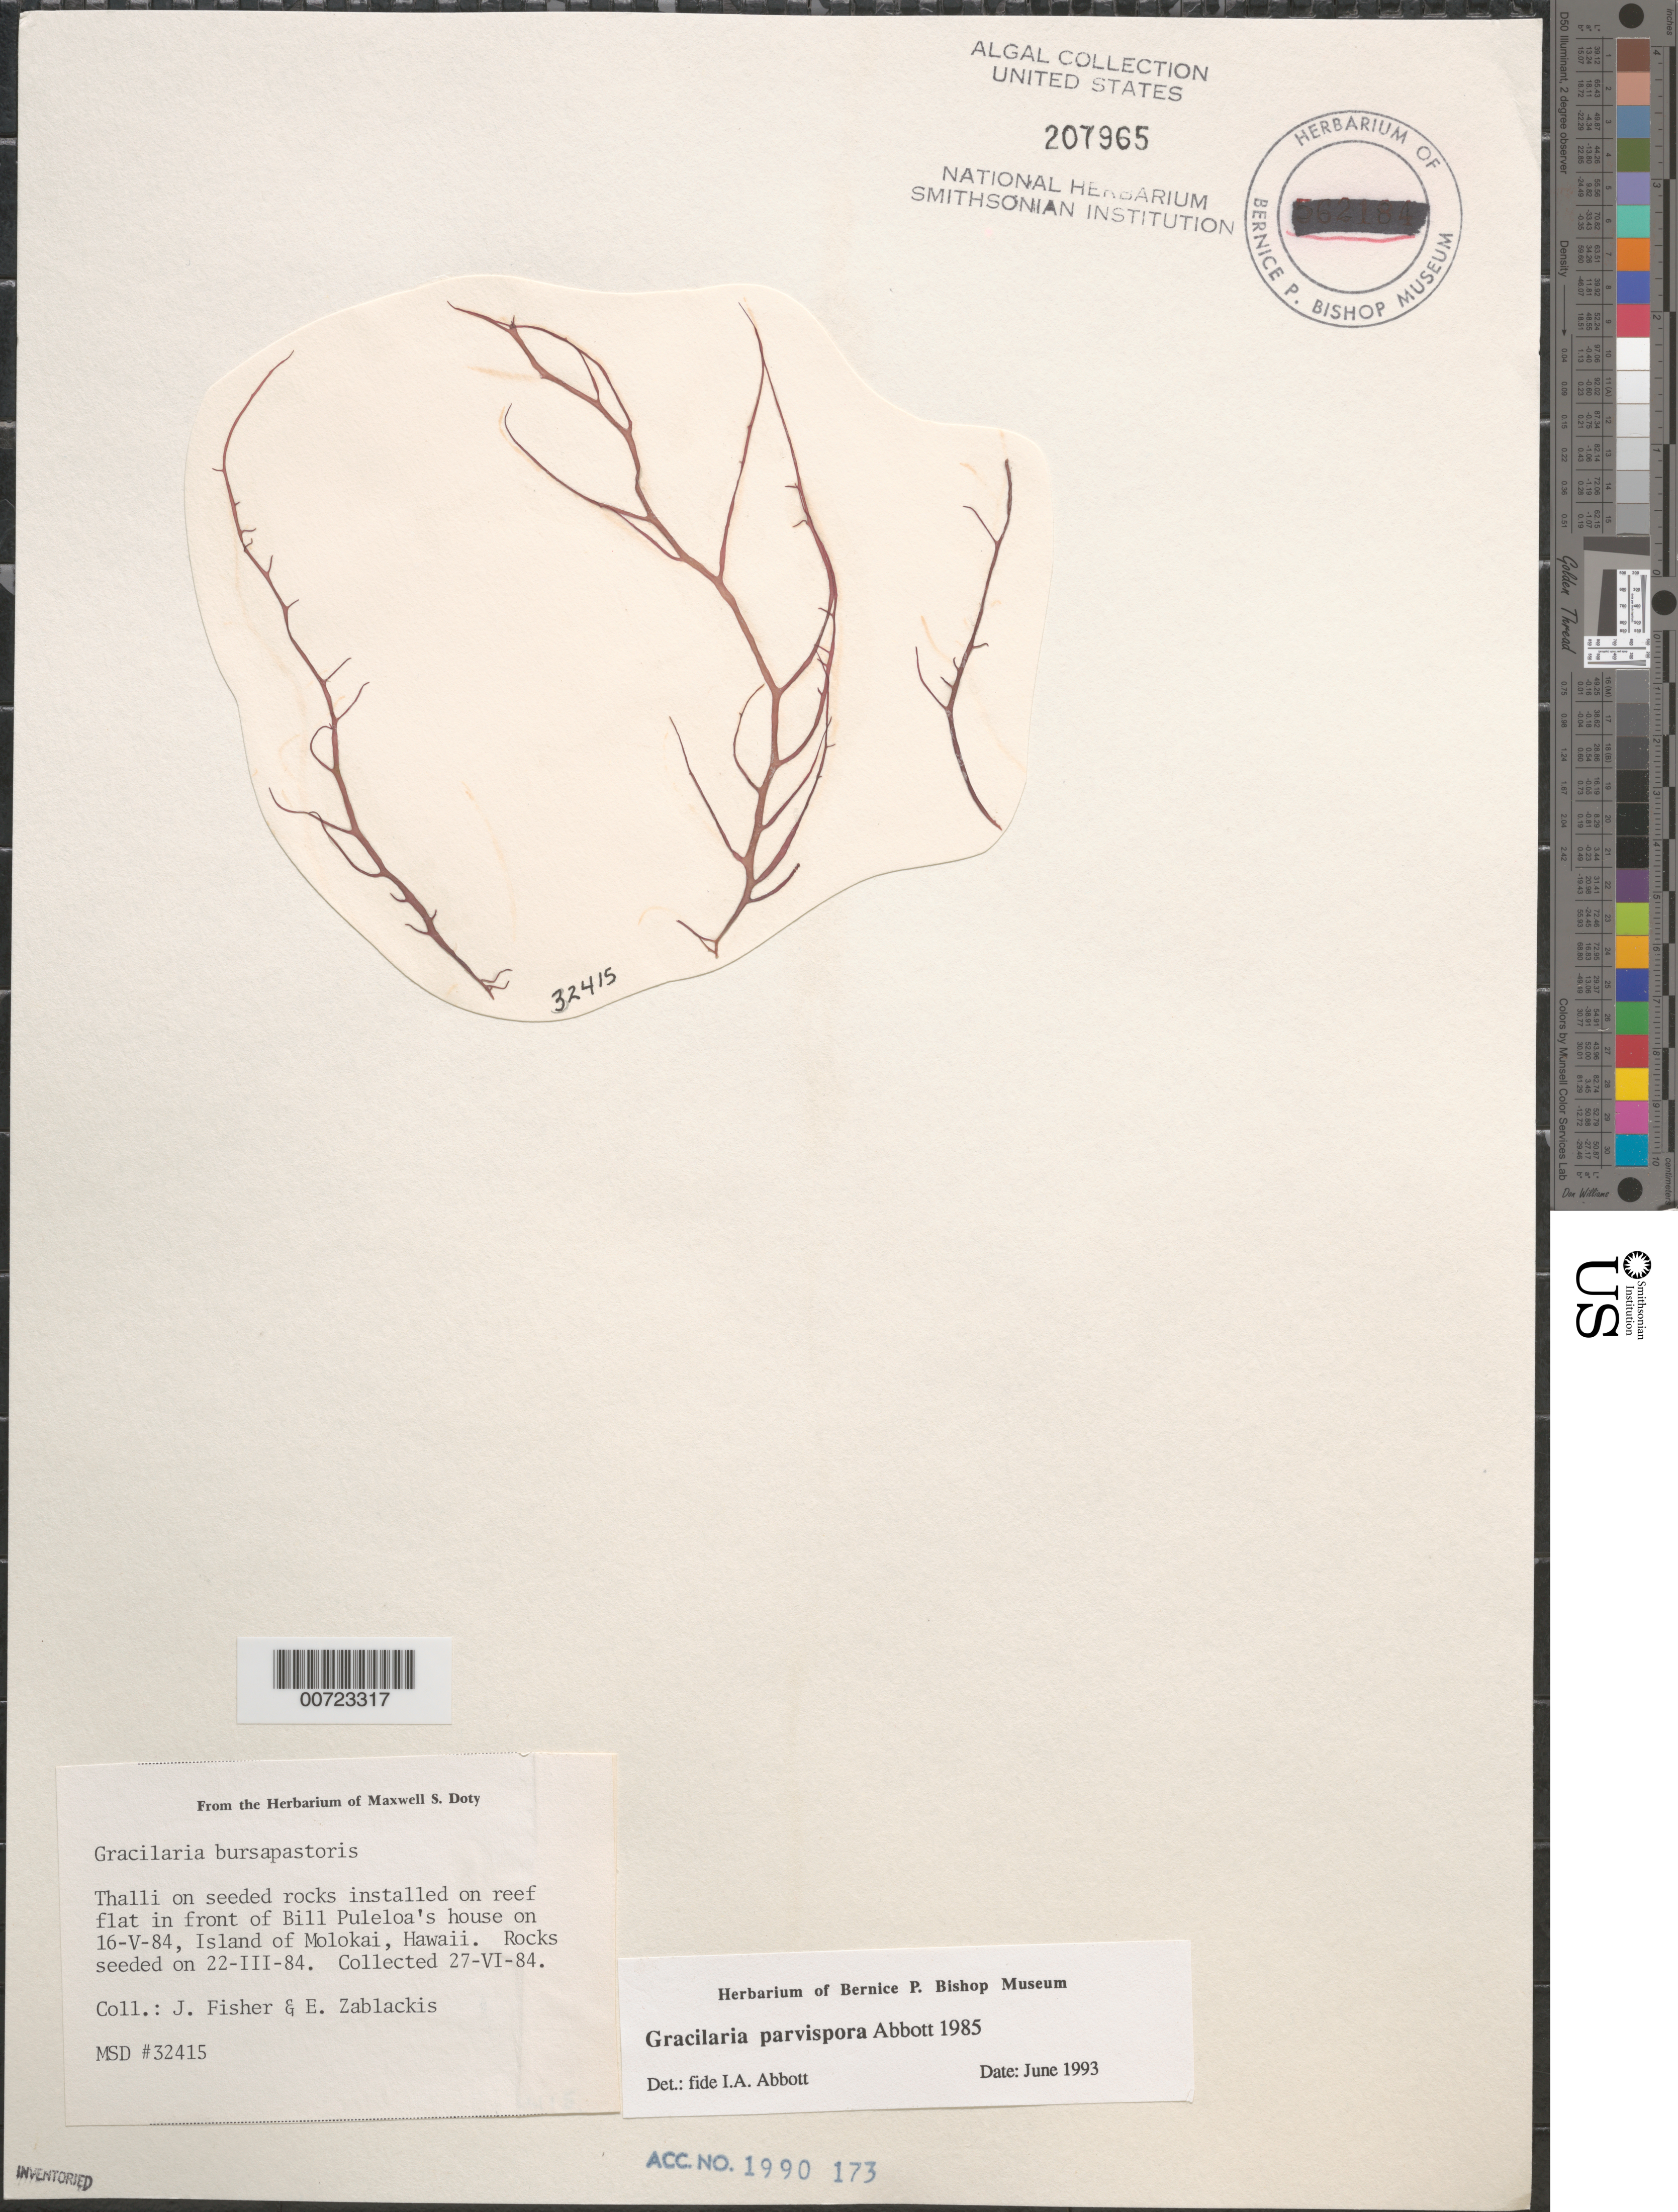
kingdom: Plantae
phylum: Rhodophyta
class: Florideophyceae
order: Gracilariales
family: Gracilariaceae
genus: Gracilaria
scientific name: Gracilaria parvispora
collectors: J. Fisher & E. Zablackis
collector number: MSD 32415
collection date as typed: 27 Jun 1984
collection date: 1984-06-27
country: United States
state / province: Hawaii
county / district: Maui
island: Moloka'i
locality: Reef flat in front of Bill Puleloa's house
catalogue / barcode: US 207965